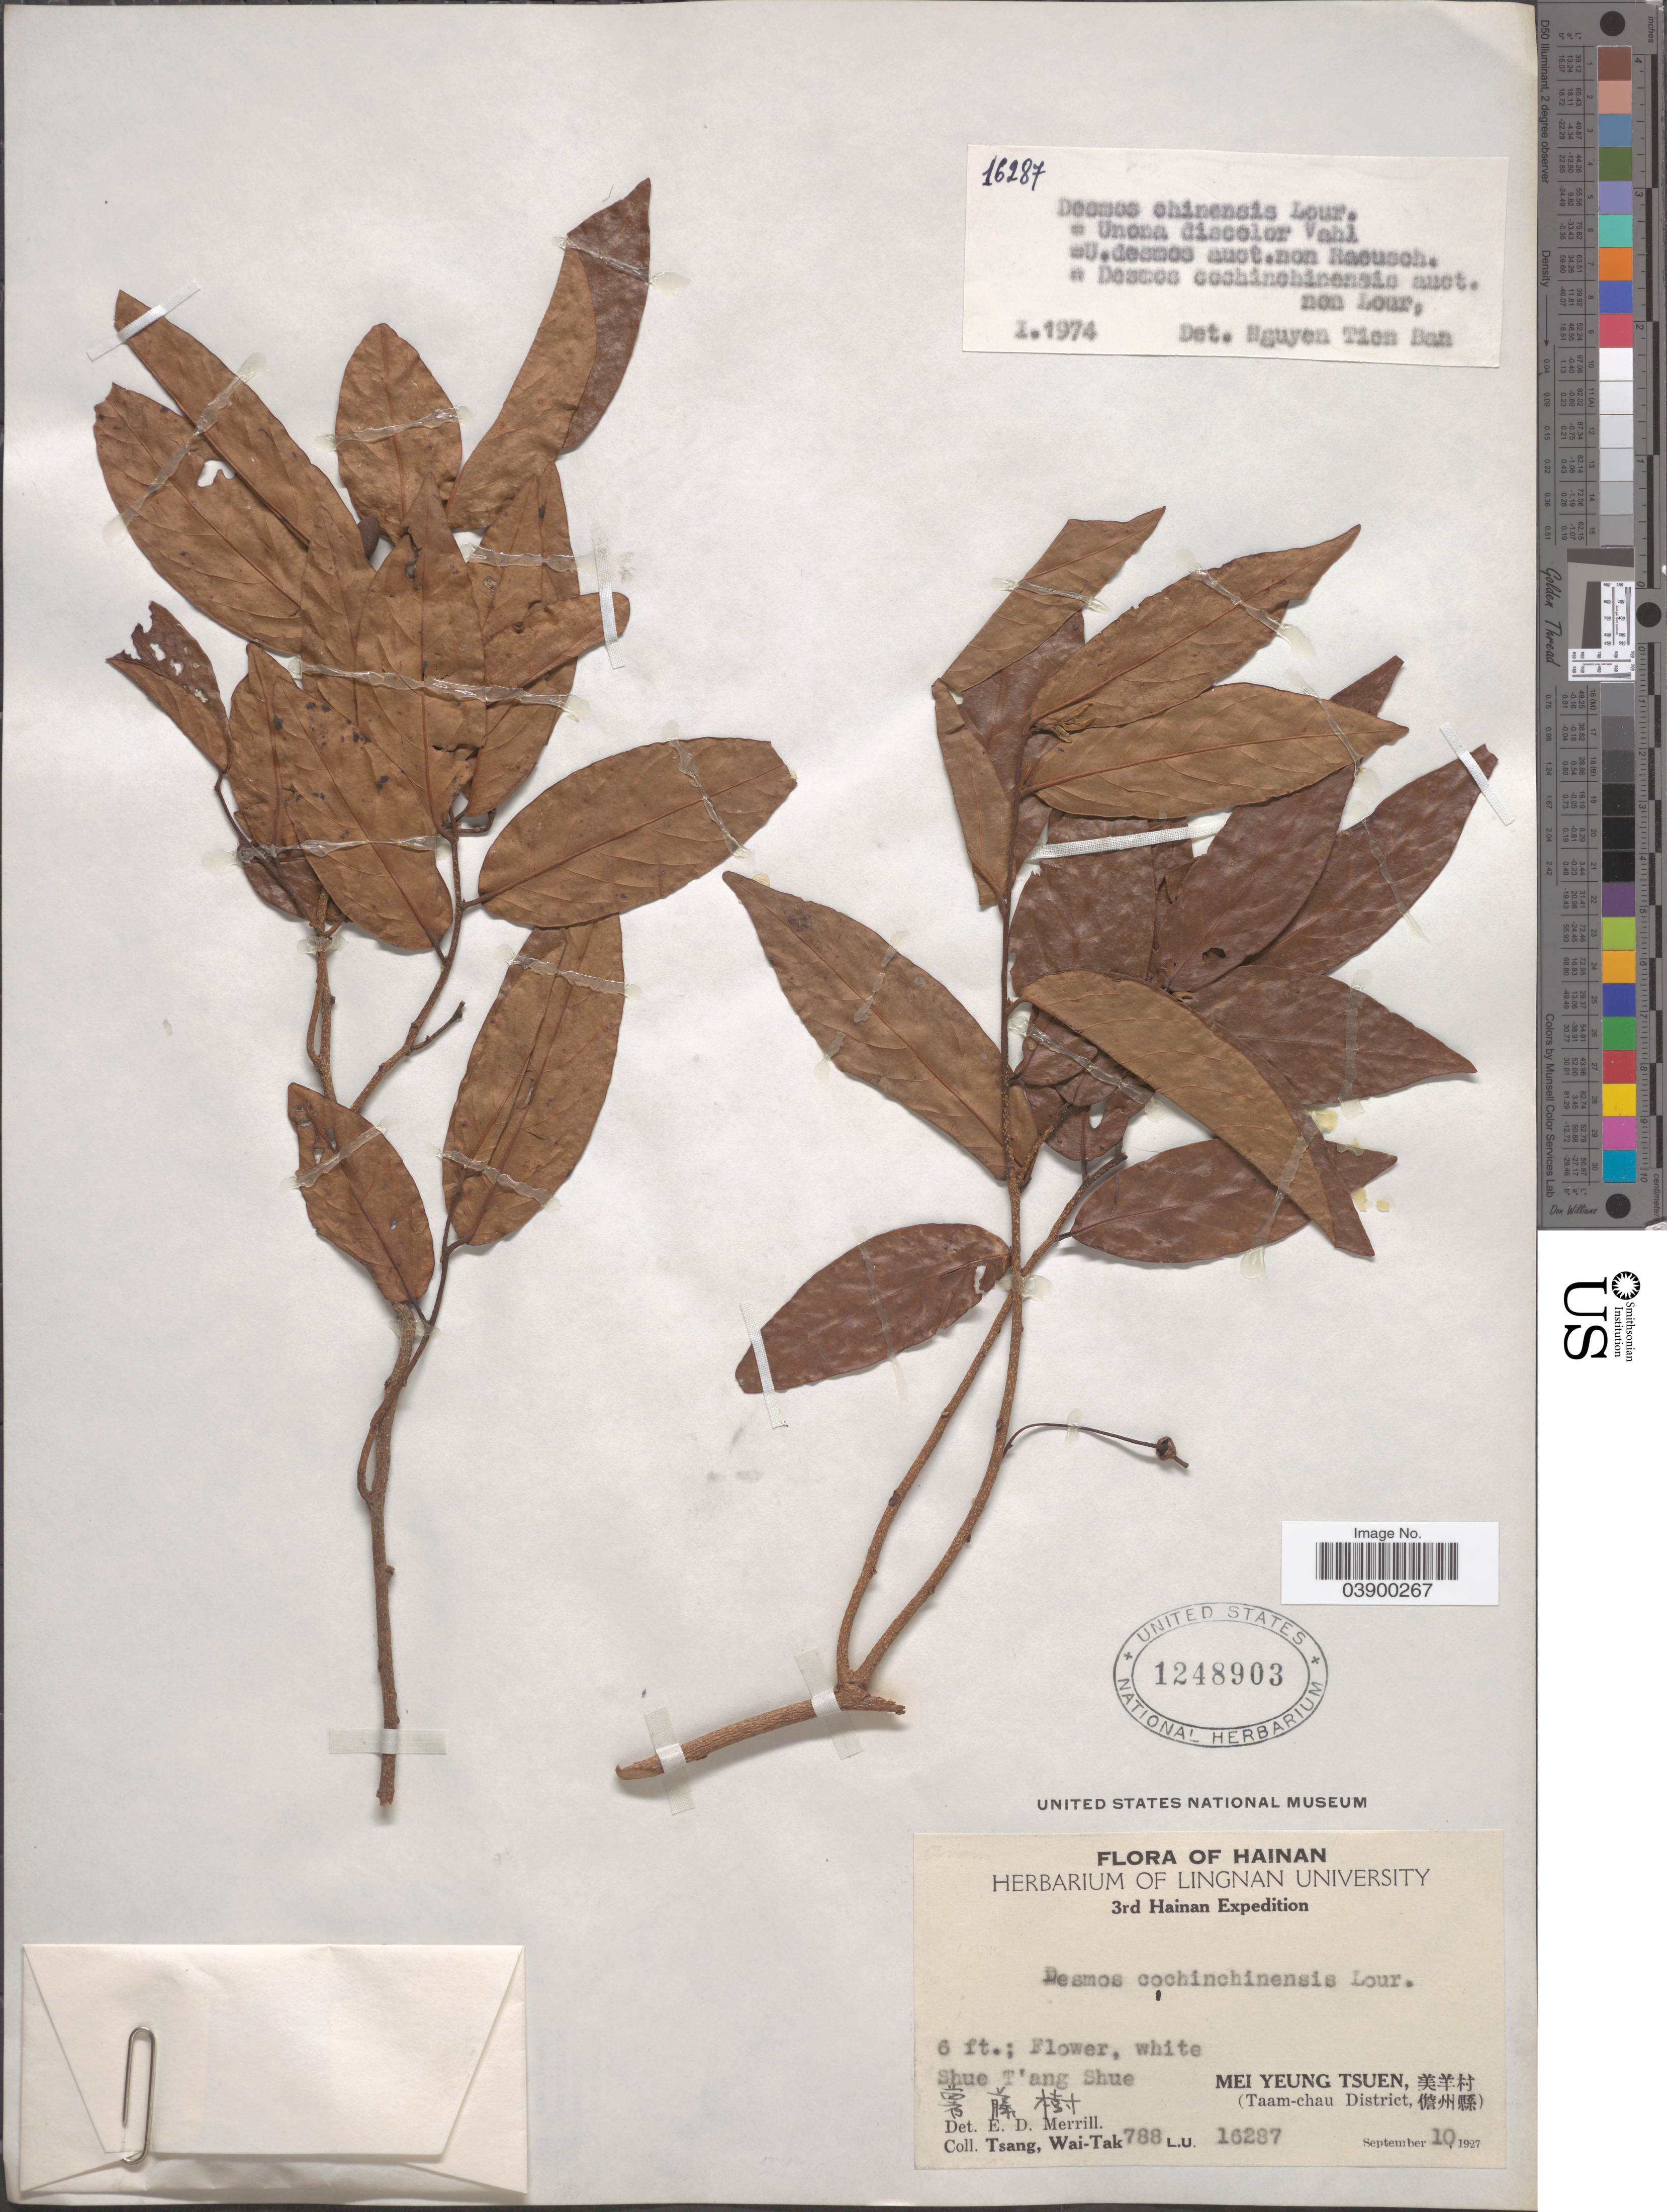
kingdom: Plantae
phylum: Tracheophyta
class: Magnoliopsida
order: Magnoliales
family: Annonaceae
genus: Desmos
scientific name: Desmos chinensis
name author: Lour.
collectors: W. T. Tsang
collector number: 788LU16287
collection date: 1927-09-10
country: China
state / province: Hainan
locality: Shue T'ang Shue X. Mei Yeung Tsuen, X. (Taam-chau District, X).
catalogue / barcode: US 1248903